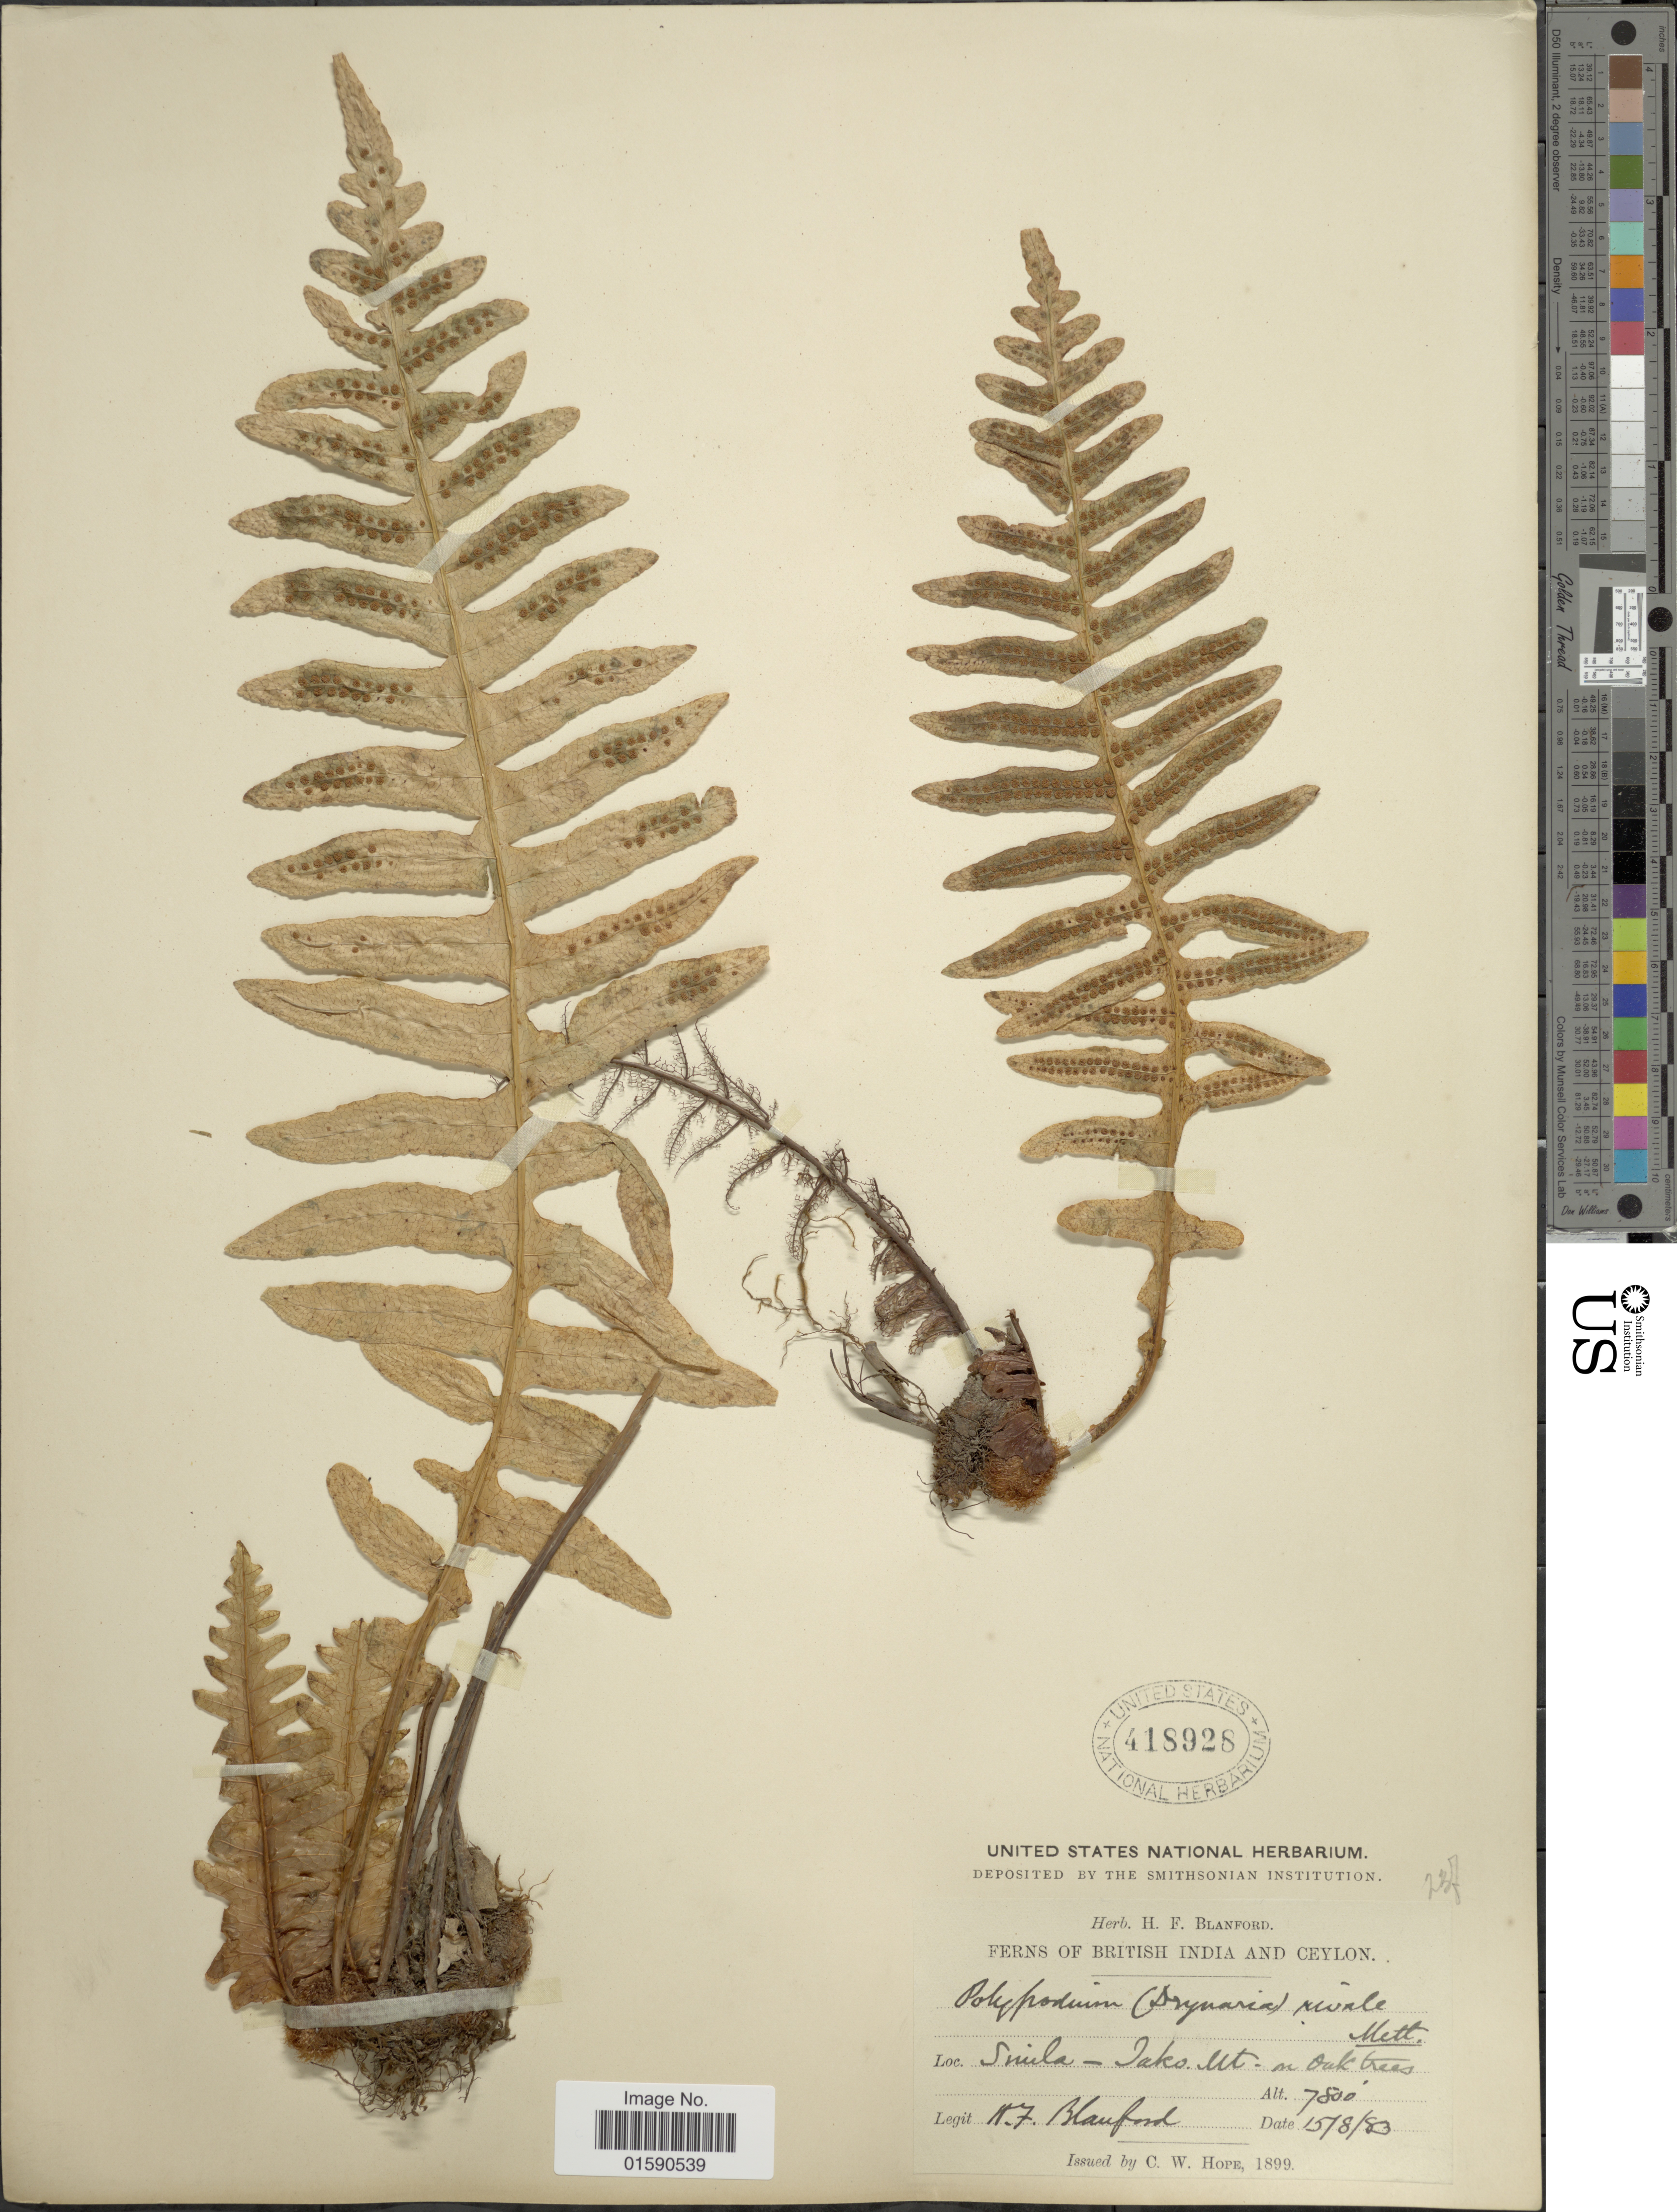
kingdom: Plantae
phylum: Tracheophyta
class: Polypodiopsida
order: Polypodiales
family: Polypodiaceae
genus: Drynaria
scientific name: Drynaria mollis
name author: Bedd.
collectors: H. Blanford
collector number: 227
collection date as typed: Transcribed d/m/y: 15/8/83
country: India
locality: British India and Ceylon, Snuila - Kajo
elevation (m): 2377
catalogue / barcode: US 418928